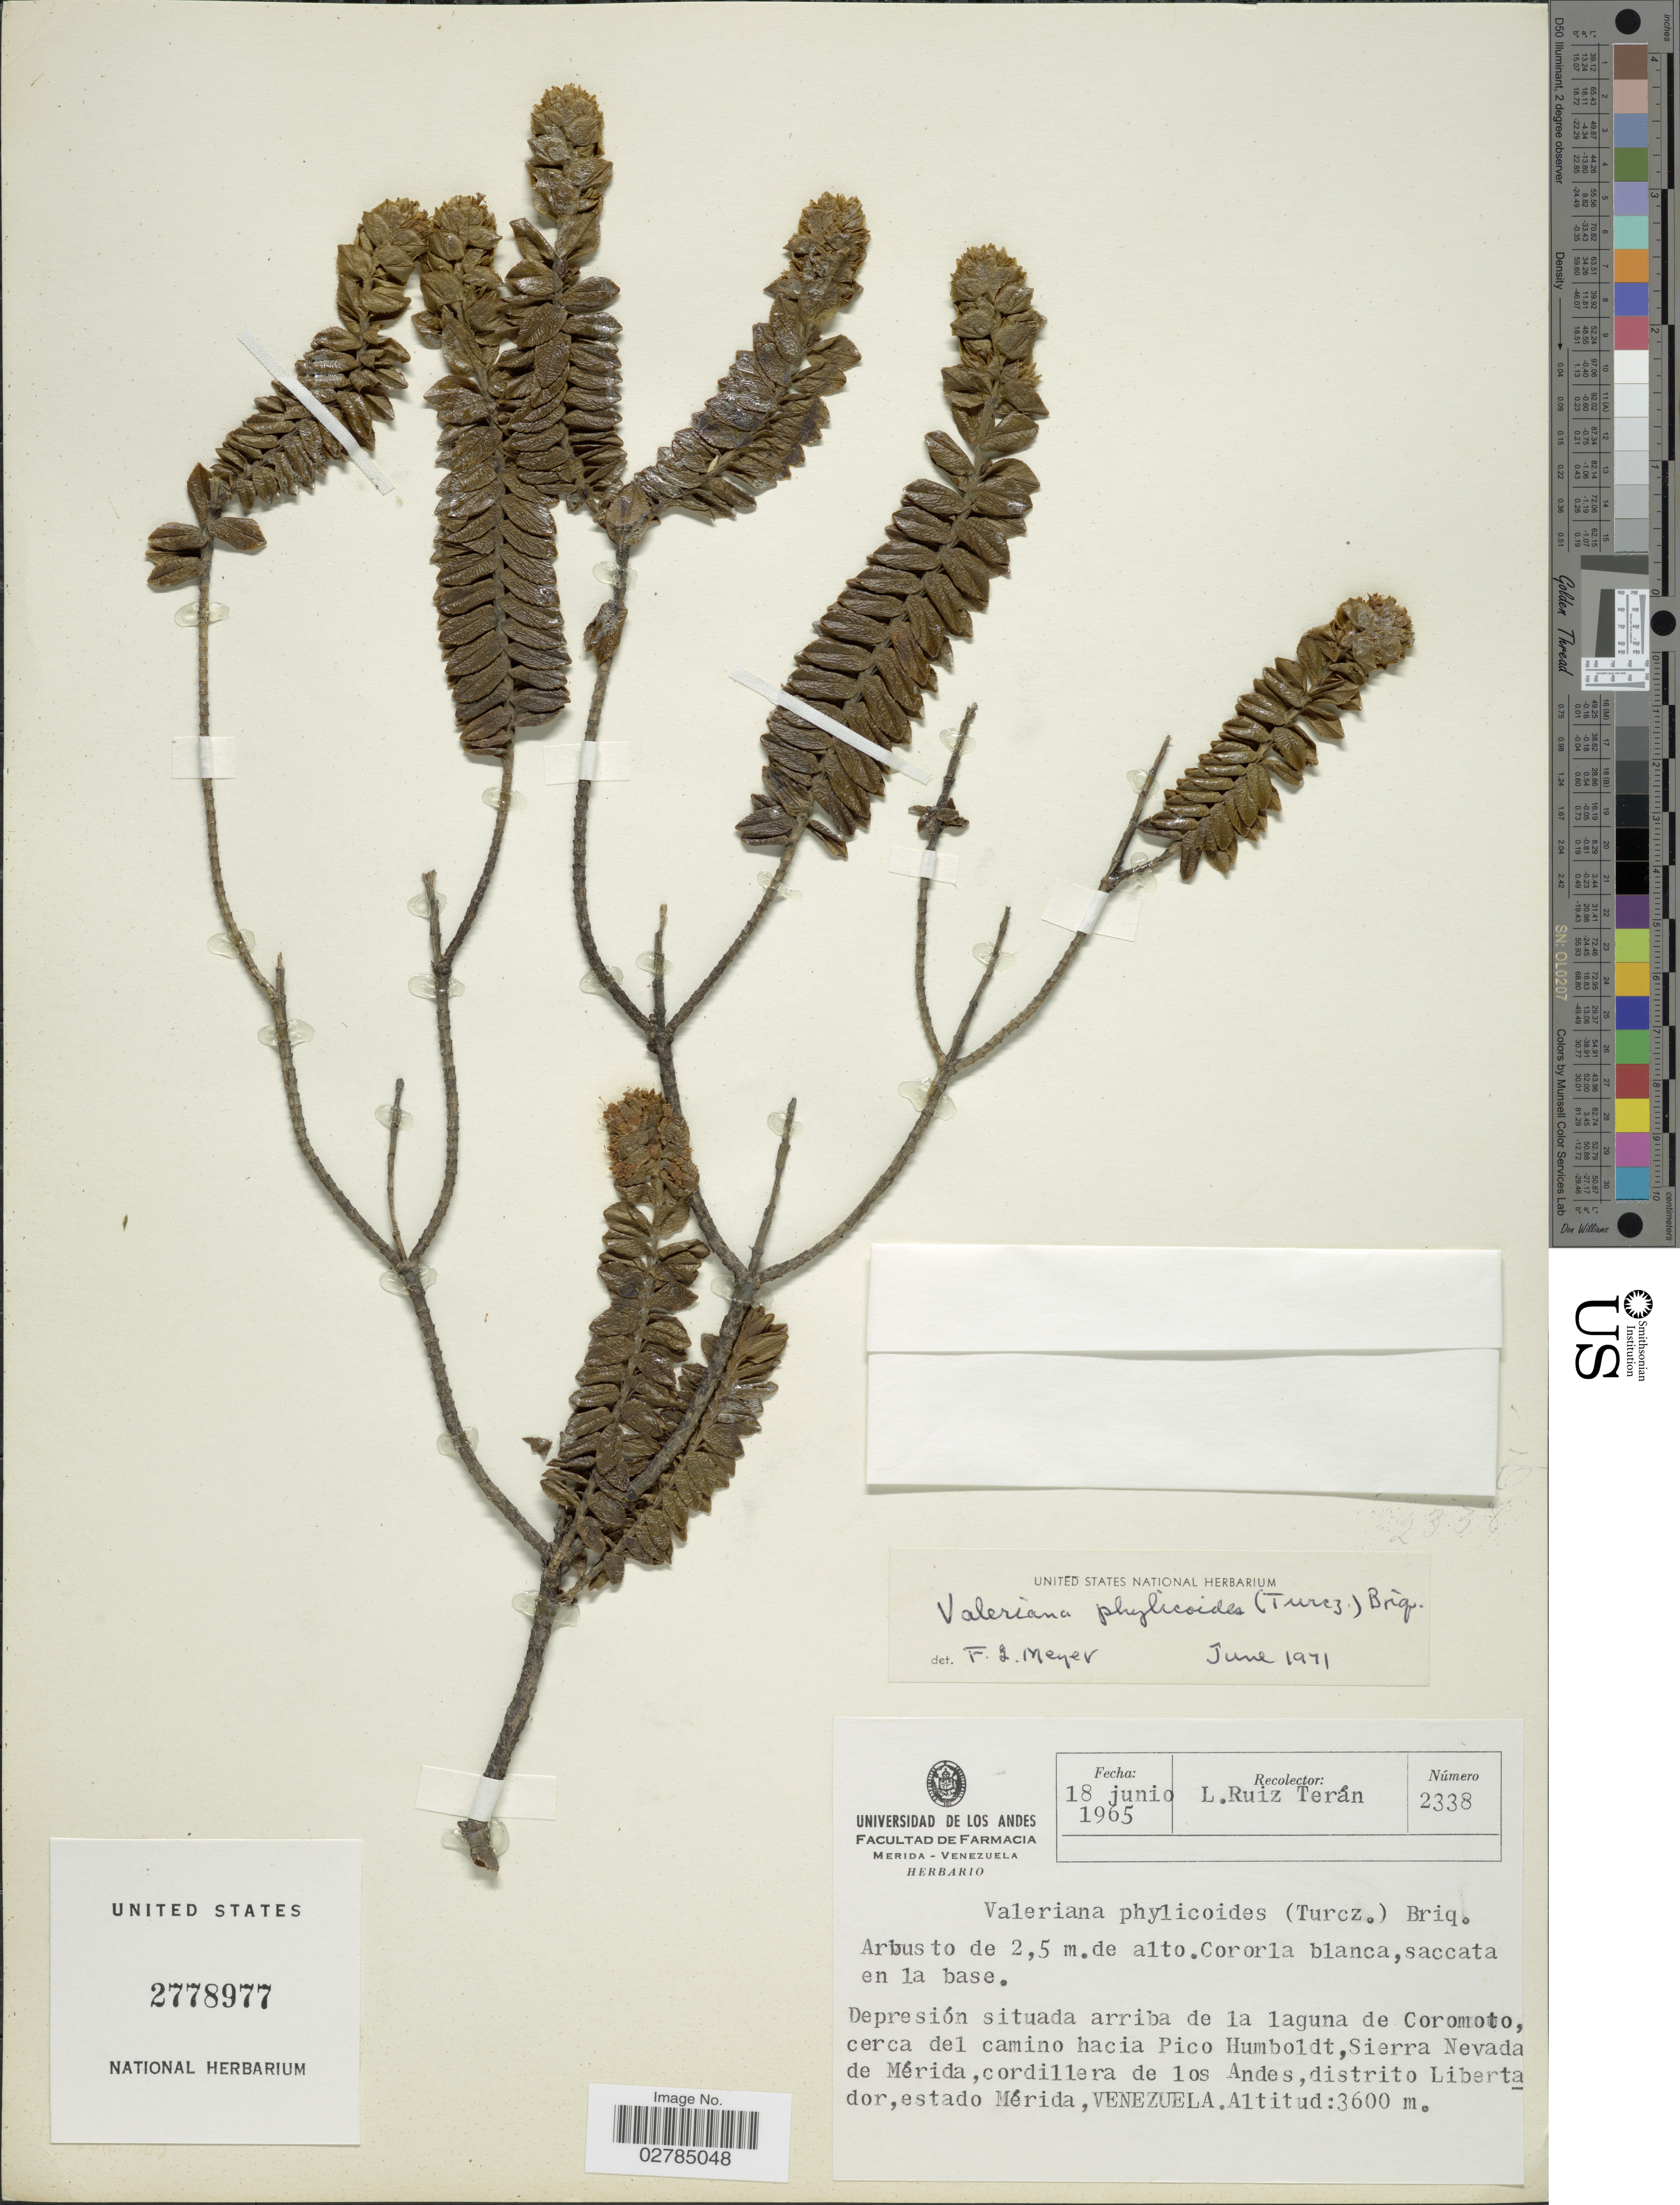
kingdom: Plantae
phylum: Tracheophyta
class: Magnoliopsida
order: Dipsacales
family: Caprifoliaceae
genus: Valeriana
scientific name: Valeriana phylicoides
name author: (Turcz.) Briq.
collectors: L. E. Ruíz-Terán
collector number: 2338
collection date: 1965-06-18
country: Venezuela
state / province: Mérida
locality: Depresión situada arriba de la laguna de Coromoto, cerca del camino hacia Pico Humboldt, Sierra Nevada de Mérida, cordillera de los Andes, distrito Libertador.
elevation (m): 3600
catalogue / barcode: US 2778977